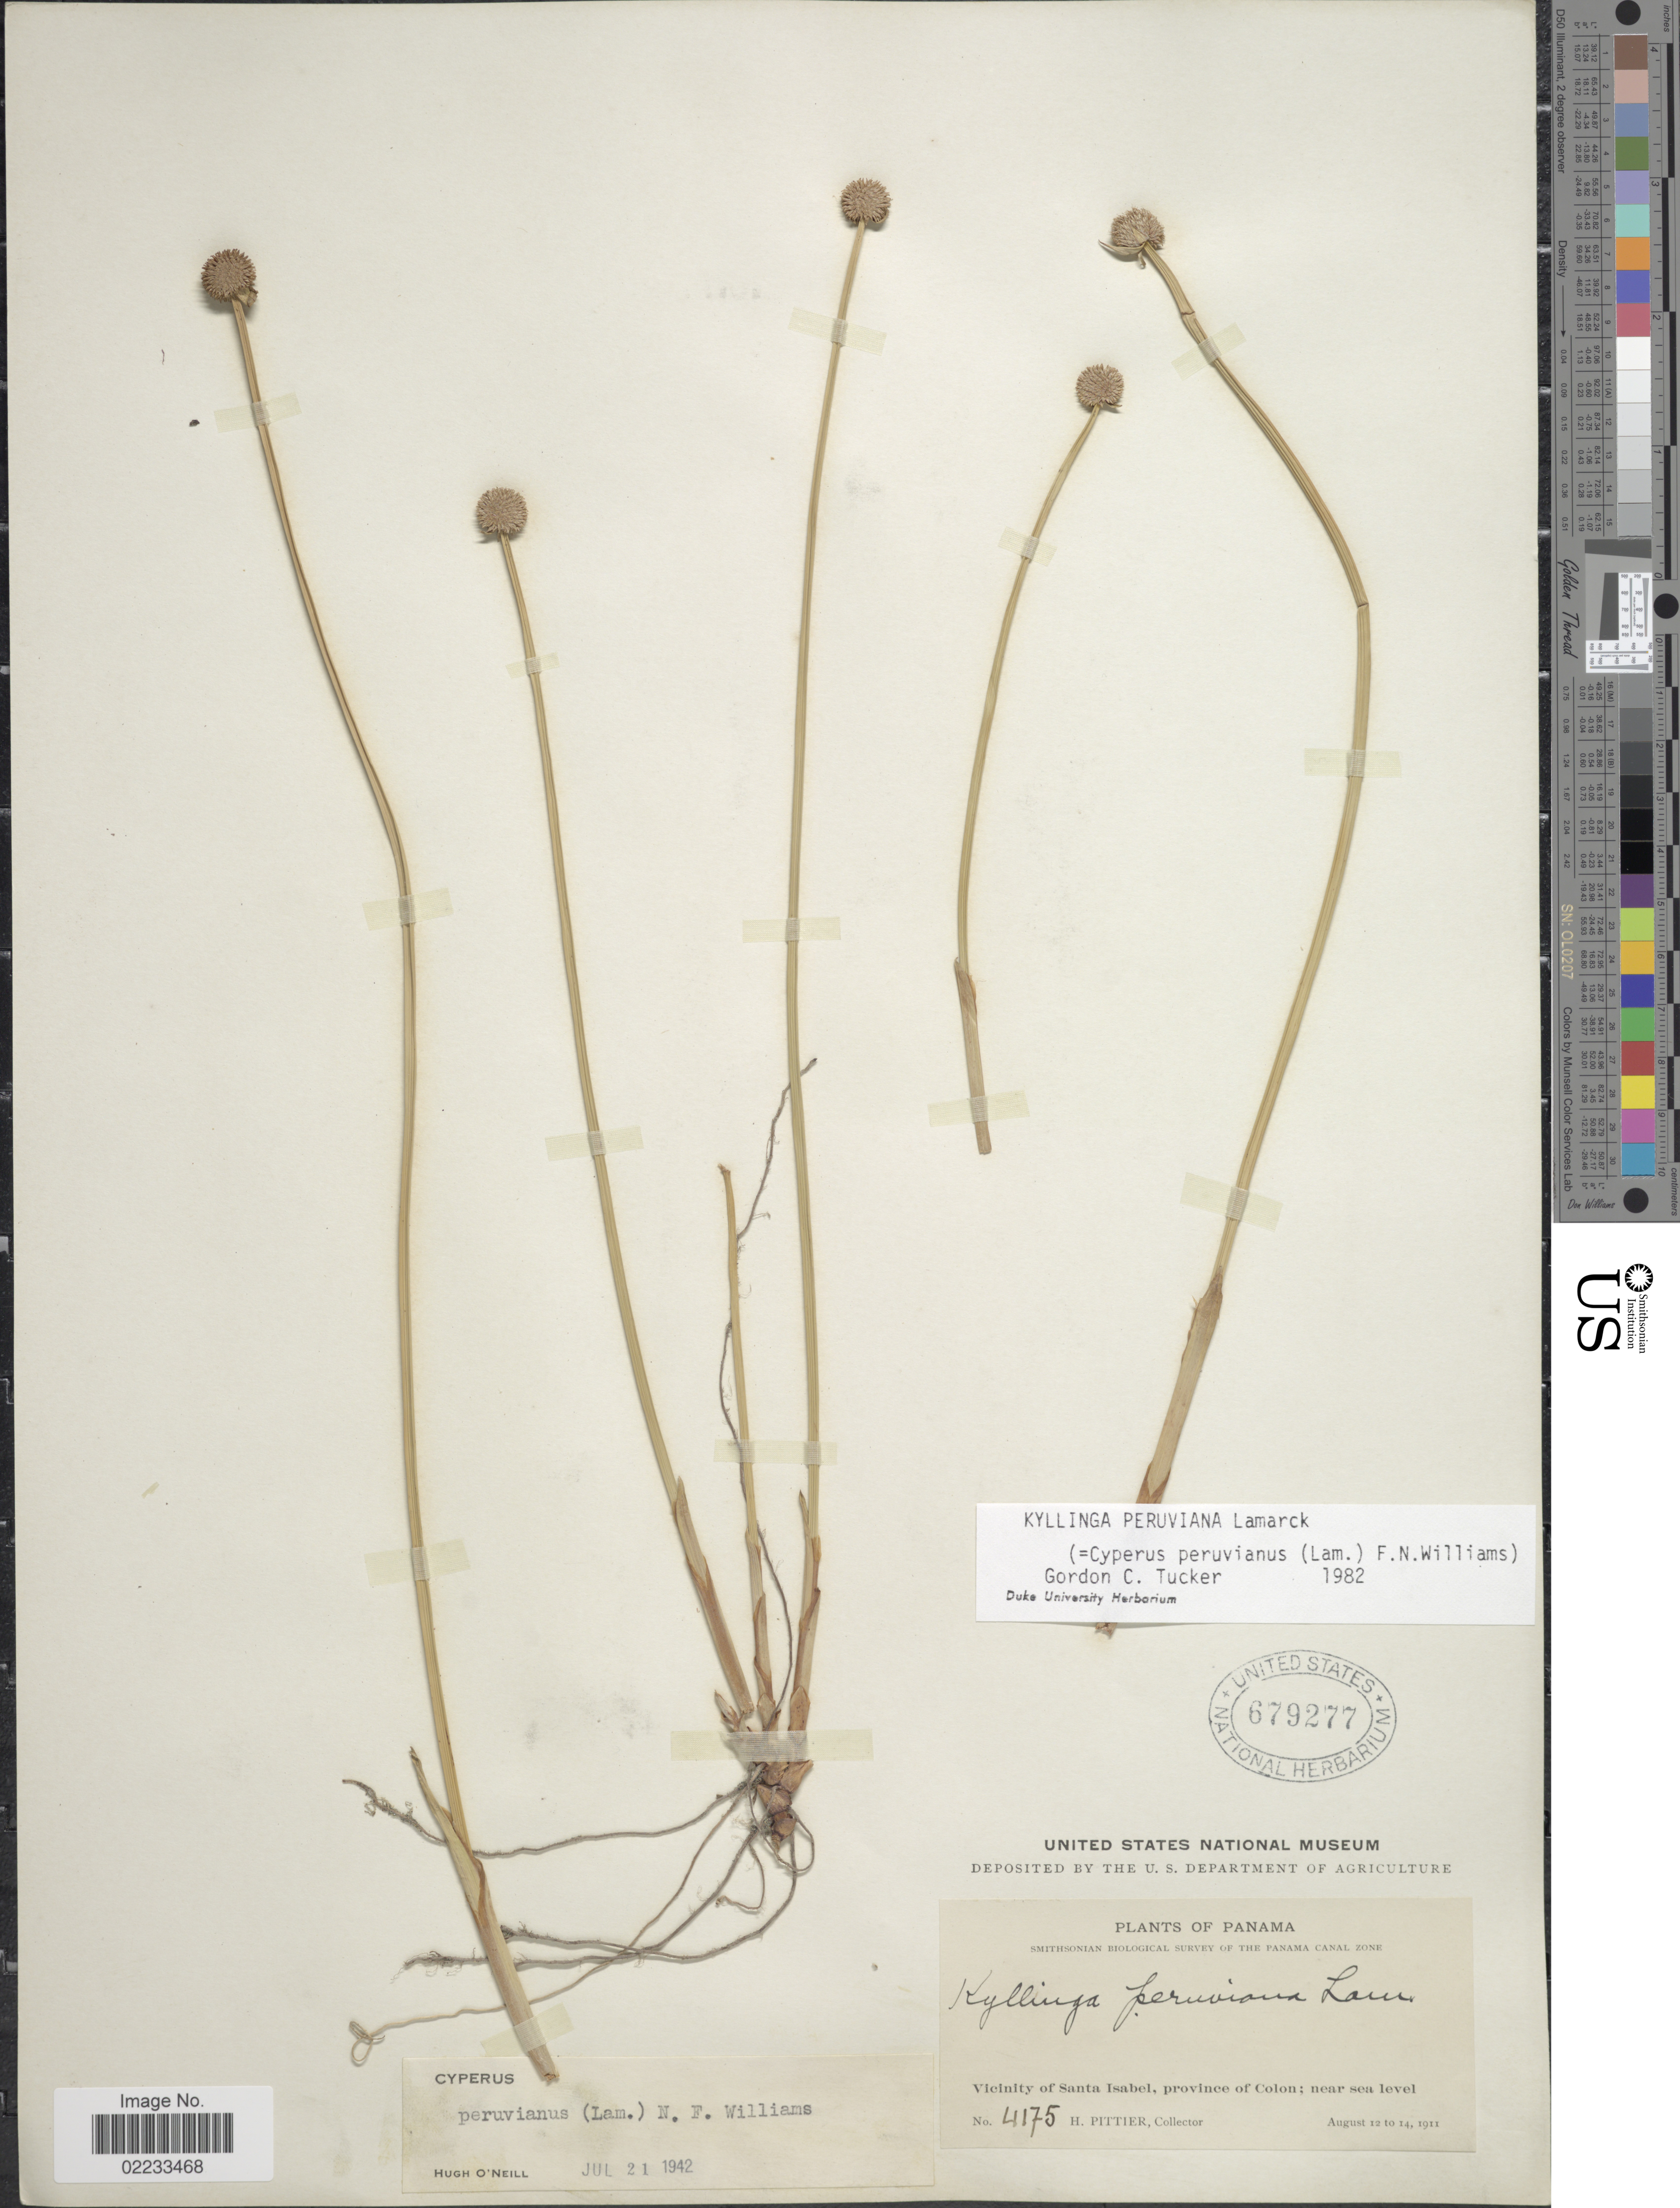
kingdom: Plantae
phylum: Tracheophyta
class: Liliopsida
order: Poales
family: Cyperaceae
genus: Cyperus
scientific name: Cyperus tibialis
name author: (Poit. ex Ledeb.) Govaerts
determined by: Strong, Mark T., (BOT), Smithsonian Institution - National Museum of Natural History (UNITED STATES)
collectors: H. F. Pittier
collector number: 4175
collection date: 1911-08-12/1911-08-14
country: Panama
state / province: Colón / Panamá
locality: The Panama Canal Zone. Vicinity of Santa Isabel, province of Colon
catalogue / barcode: US 679277